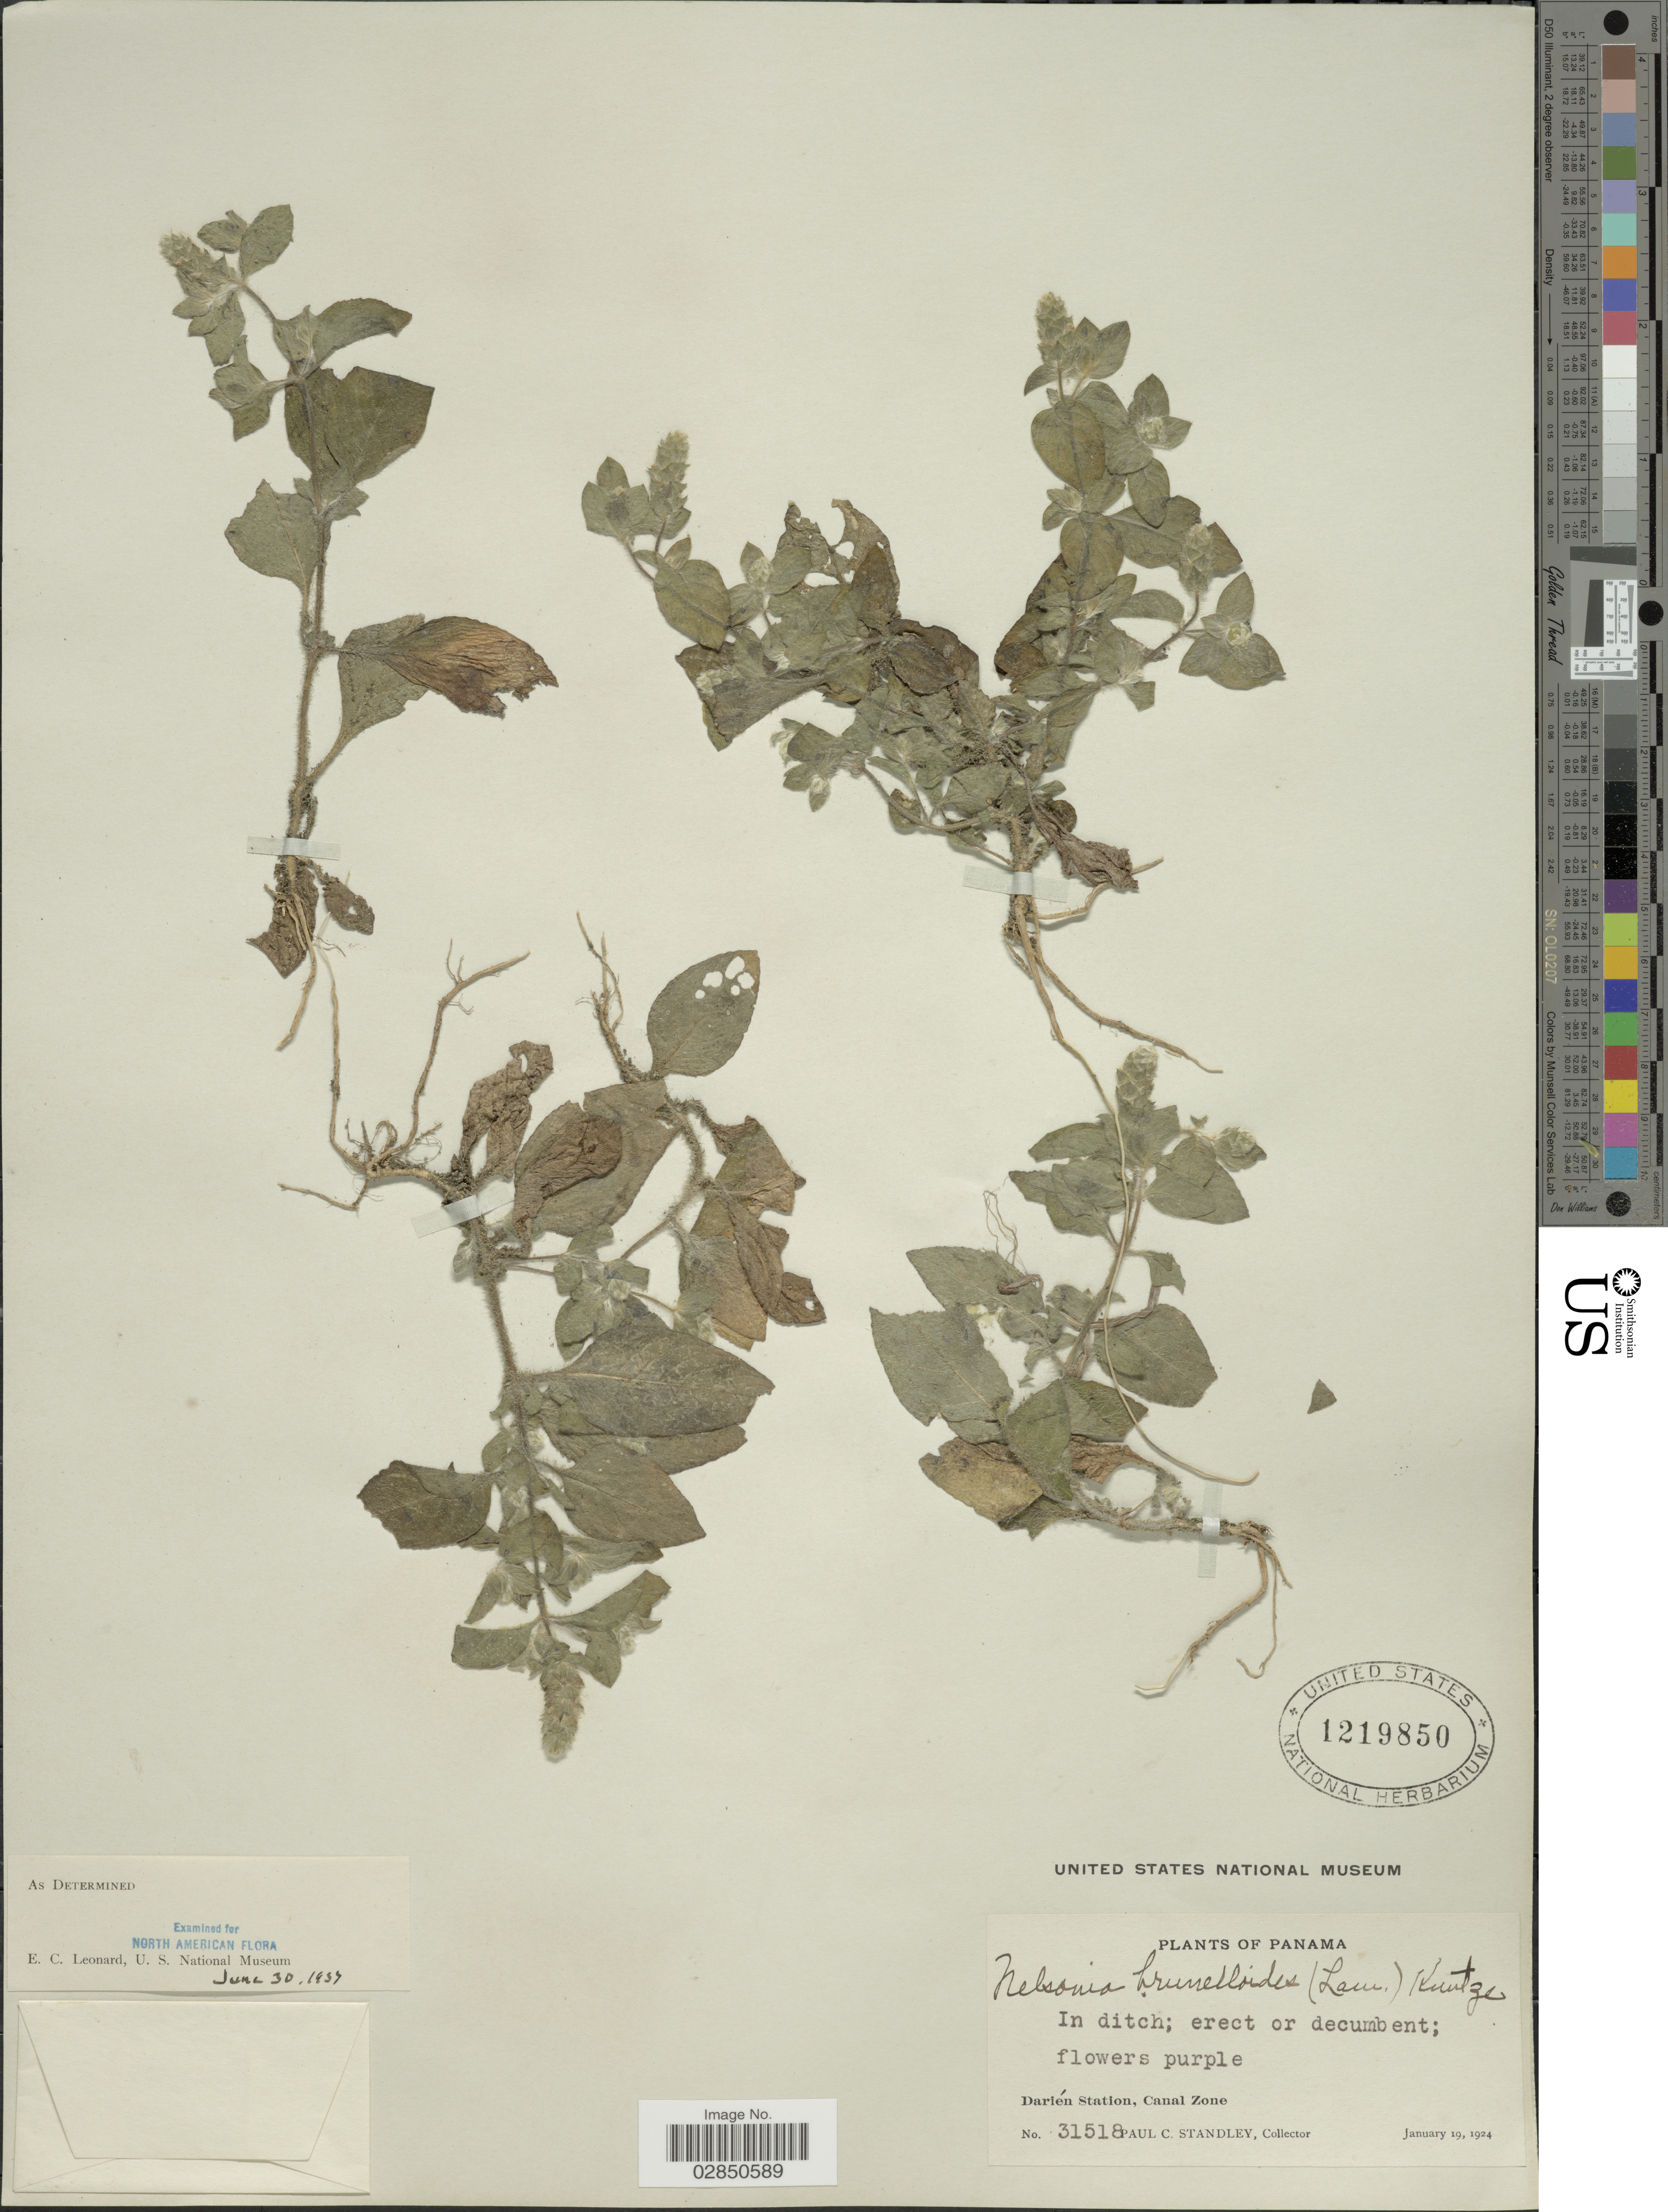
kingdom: Plantae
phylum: Tracheophyta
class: Magnoliopsida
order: Lamiales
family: Acanthaceae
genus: Nelsonia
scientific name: Nelsonia brunelloides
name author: (Lam.) Kuntze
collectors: P. C. Standley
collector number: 31518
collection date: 1924-01-19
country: Panama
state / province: Colón / Panamá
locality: Darién Station, Canal Zone.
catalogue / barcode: US 1219850